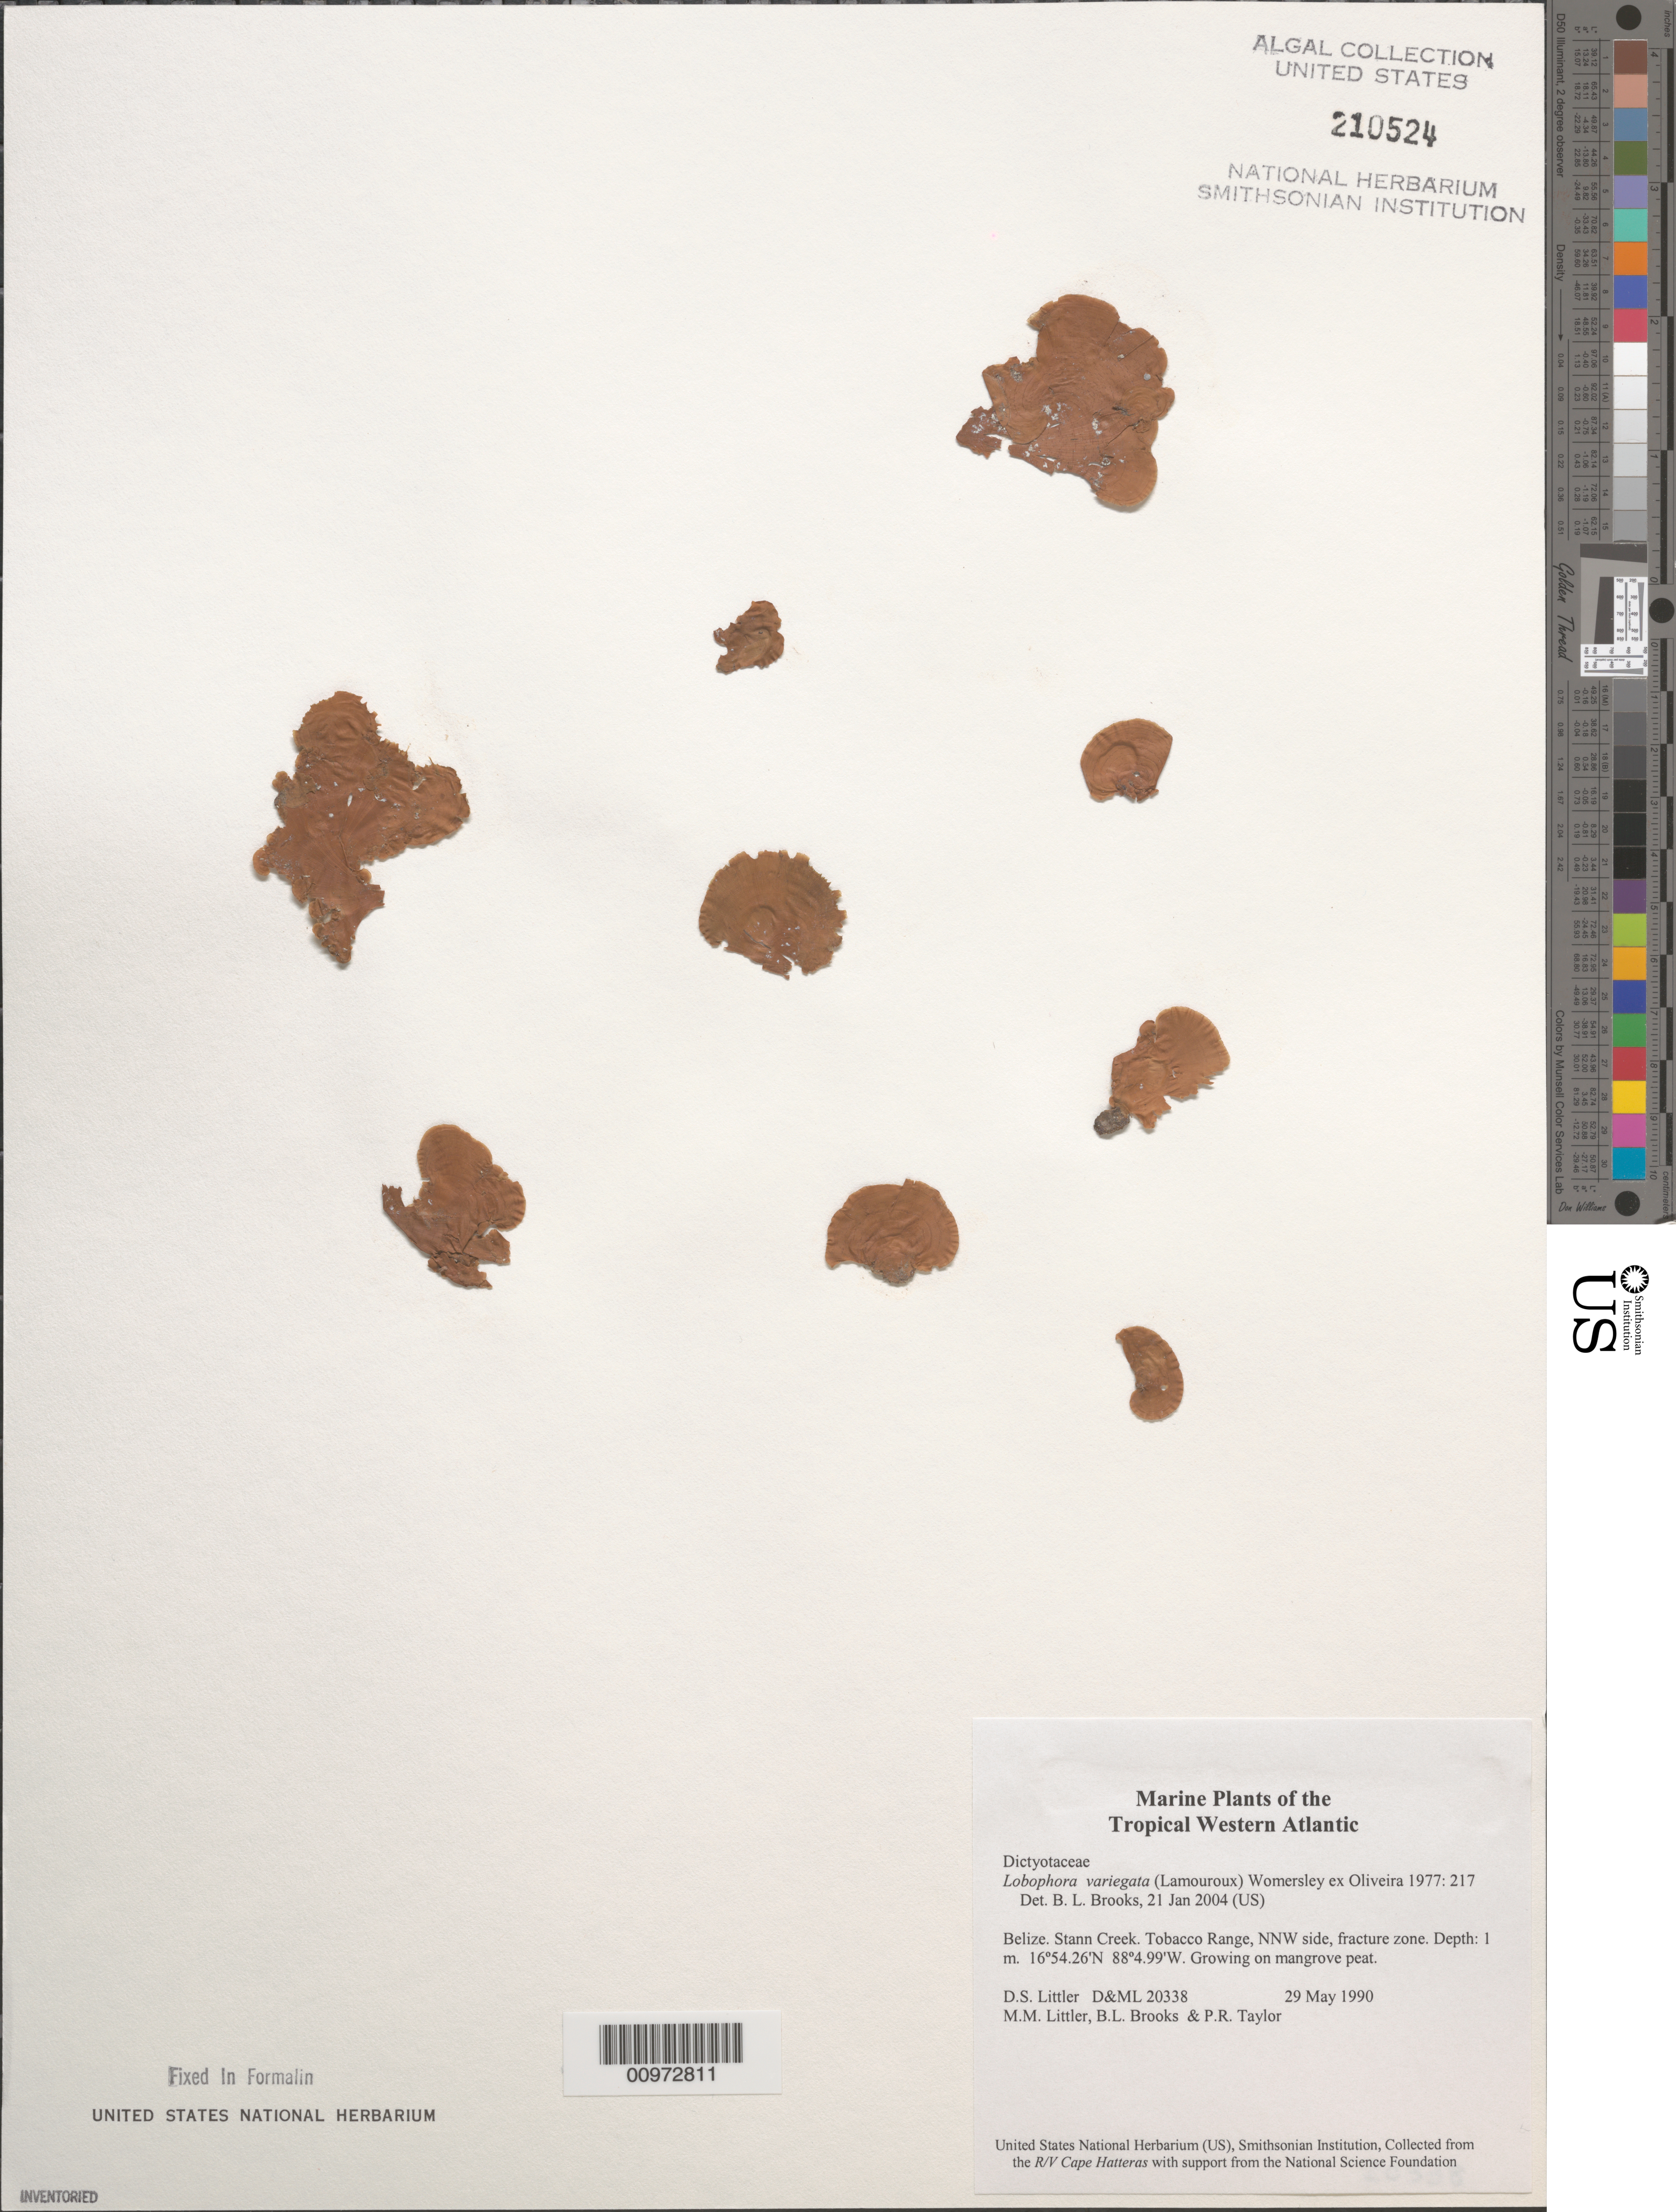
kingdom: Chromista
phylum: Ochrophyta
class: Phaeophyceae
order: Dictyotales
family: Dictyotaceae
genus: Lobophora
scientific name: Lobophora variegata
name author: (J.V.Lamouroux) Womersley & E.C. Oliveira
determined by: Brooks, B. L., (BOT), Smithsonian Institution - National Museum of Natural History (UNITED STATES)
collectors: D. S. Littler, M. M. Littler, B. Brooks & P. R. Taylor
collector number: D&ML 20338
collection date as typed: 29 May 1990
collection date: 1990-05-29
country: Belize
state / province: Stann Creek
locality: Tobacco Range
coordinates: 16 54.26'N, 88 4.99'W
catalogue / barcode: US 210524